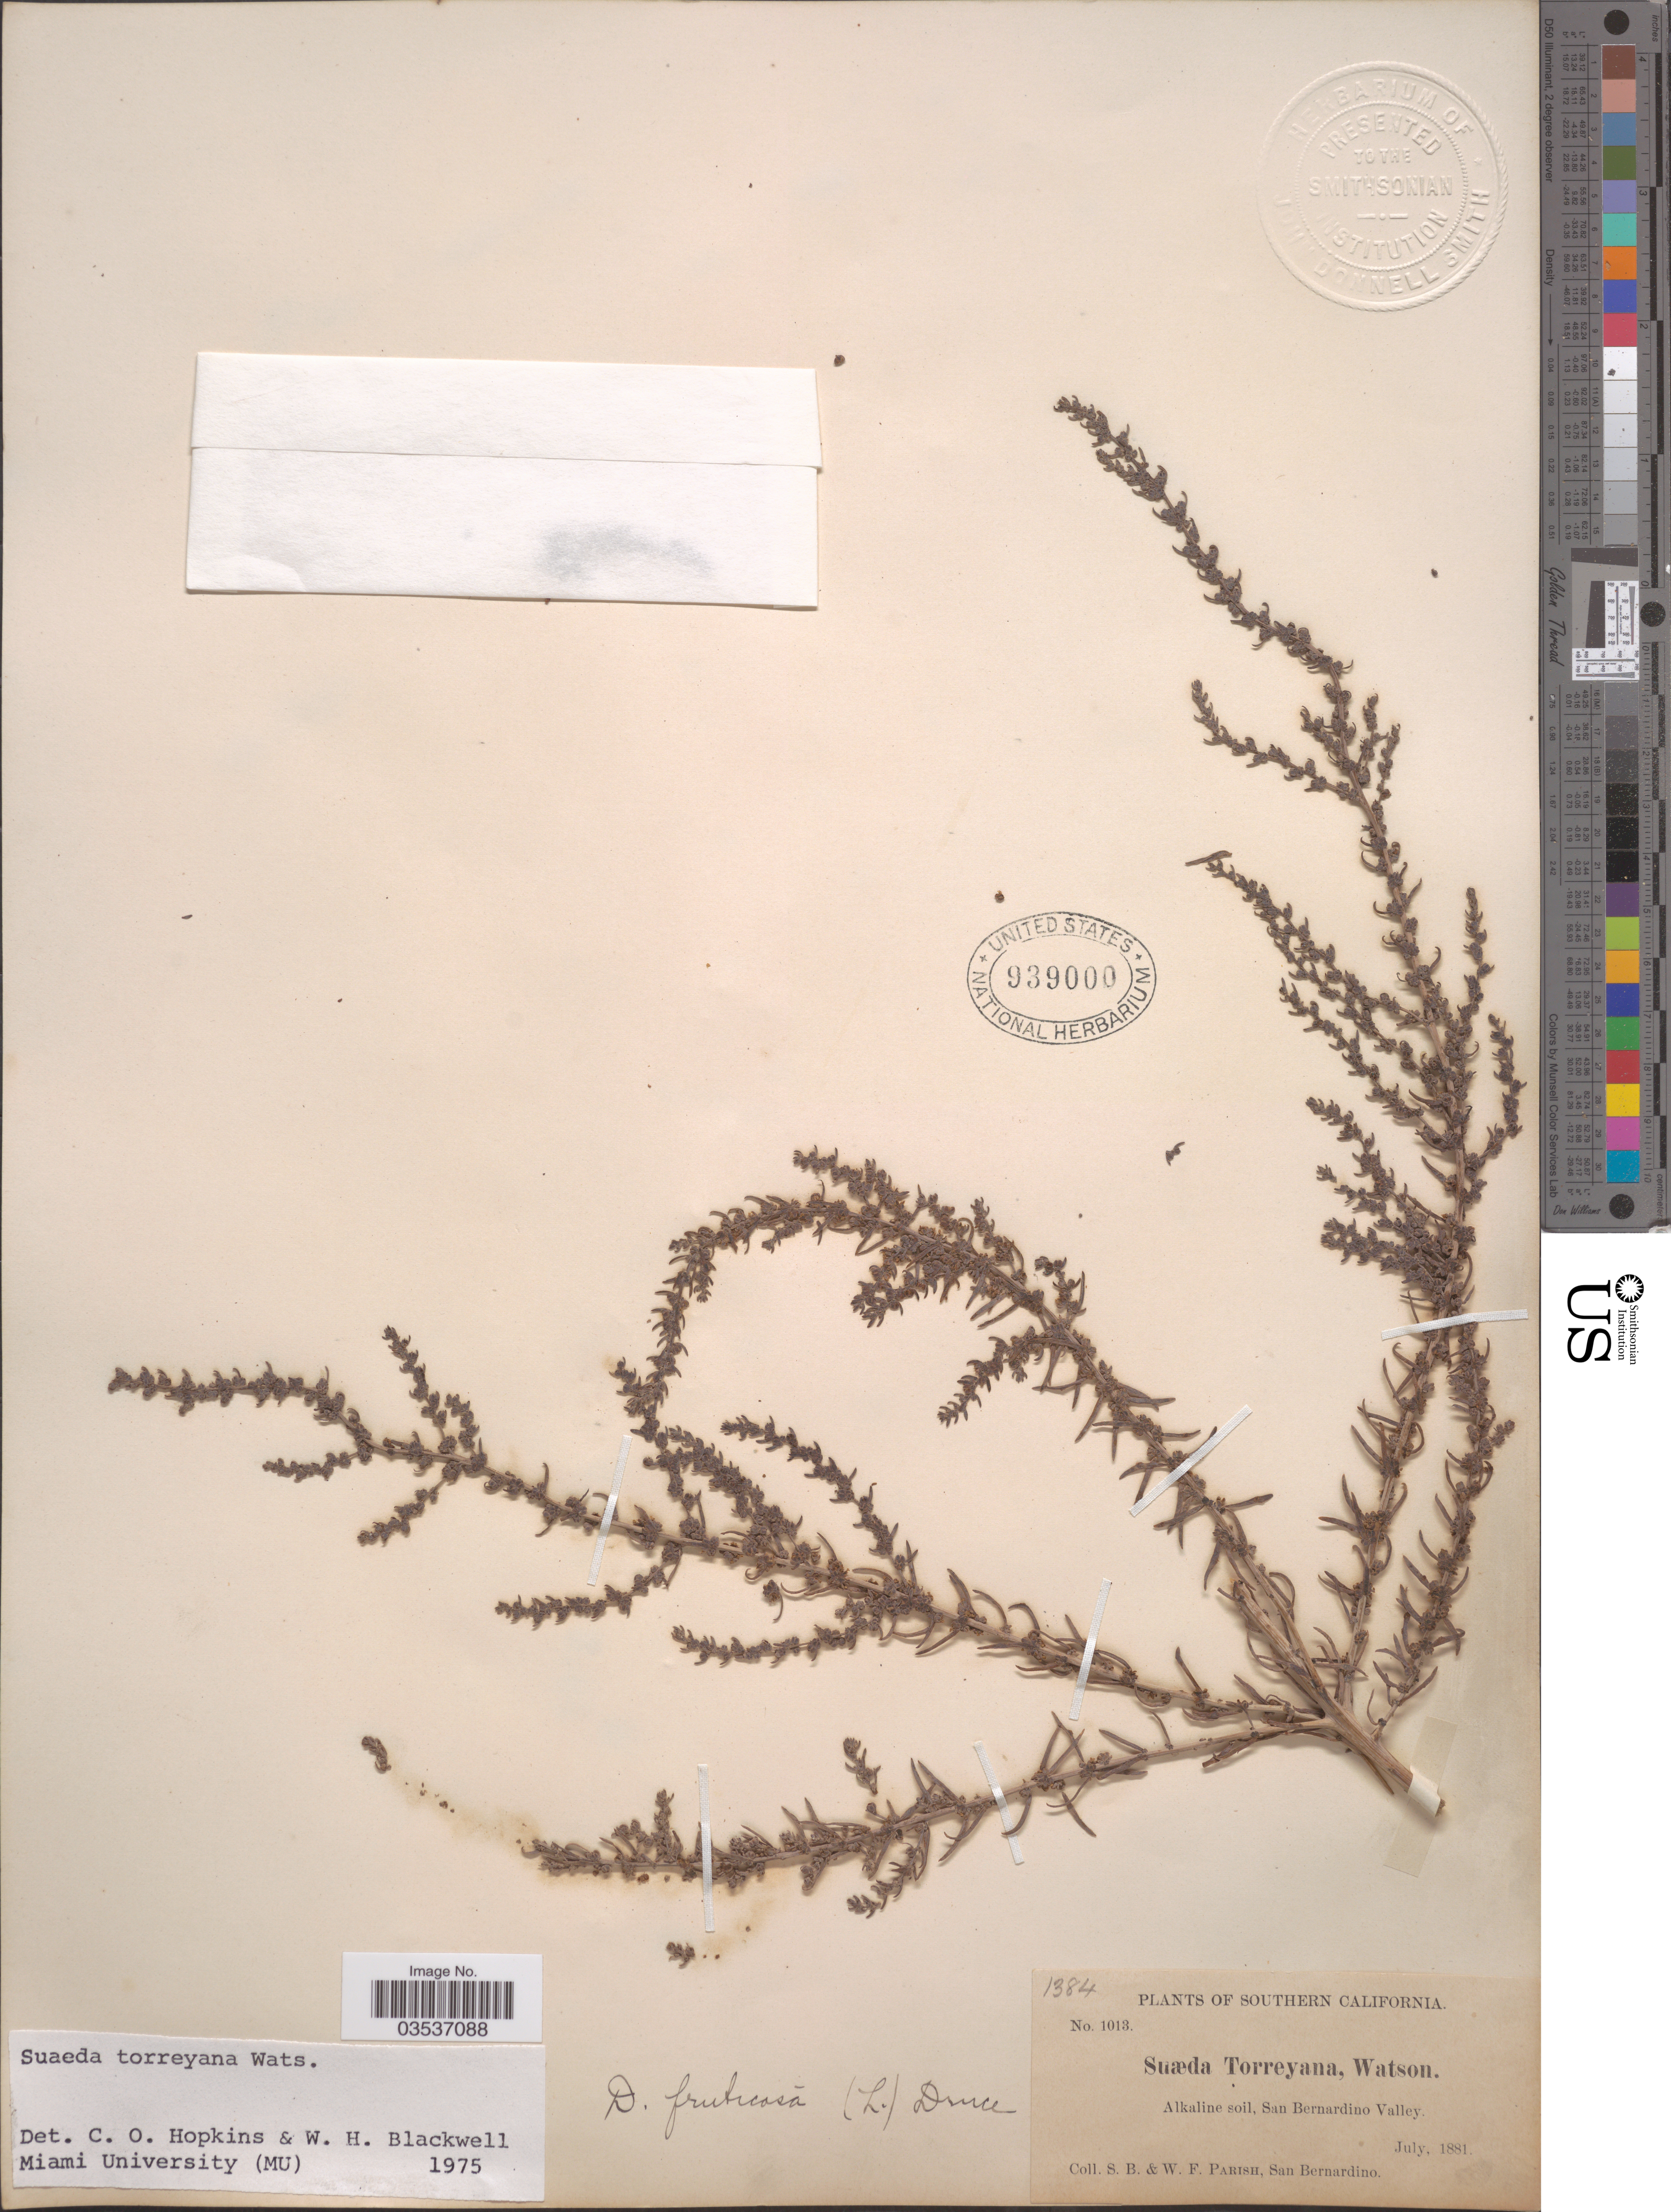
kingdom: Plantae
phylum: Tracheophyta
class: Magnoliopsida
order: Caryophyllales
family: Amaranthaceae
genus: Suaeda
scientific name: Suaeda torreyana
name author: S. Watson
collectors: S. B. Parish & W. F. Parish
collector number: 1384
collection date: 1881-07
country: United States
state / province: California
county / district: San Bernardino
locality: Southern California. San Bernardino Valley.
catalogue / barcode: US 939000